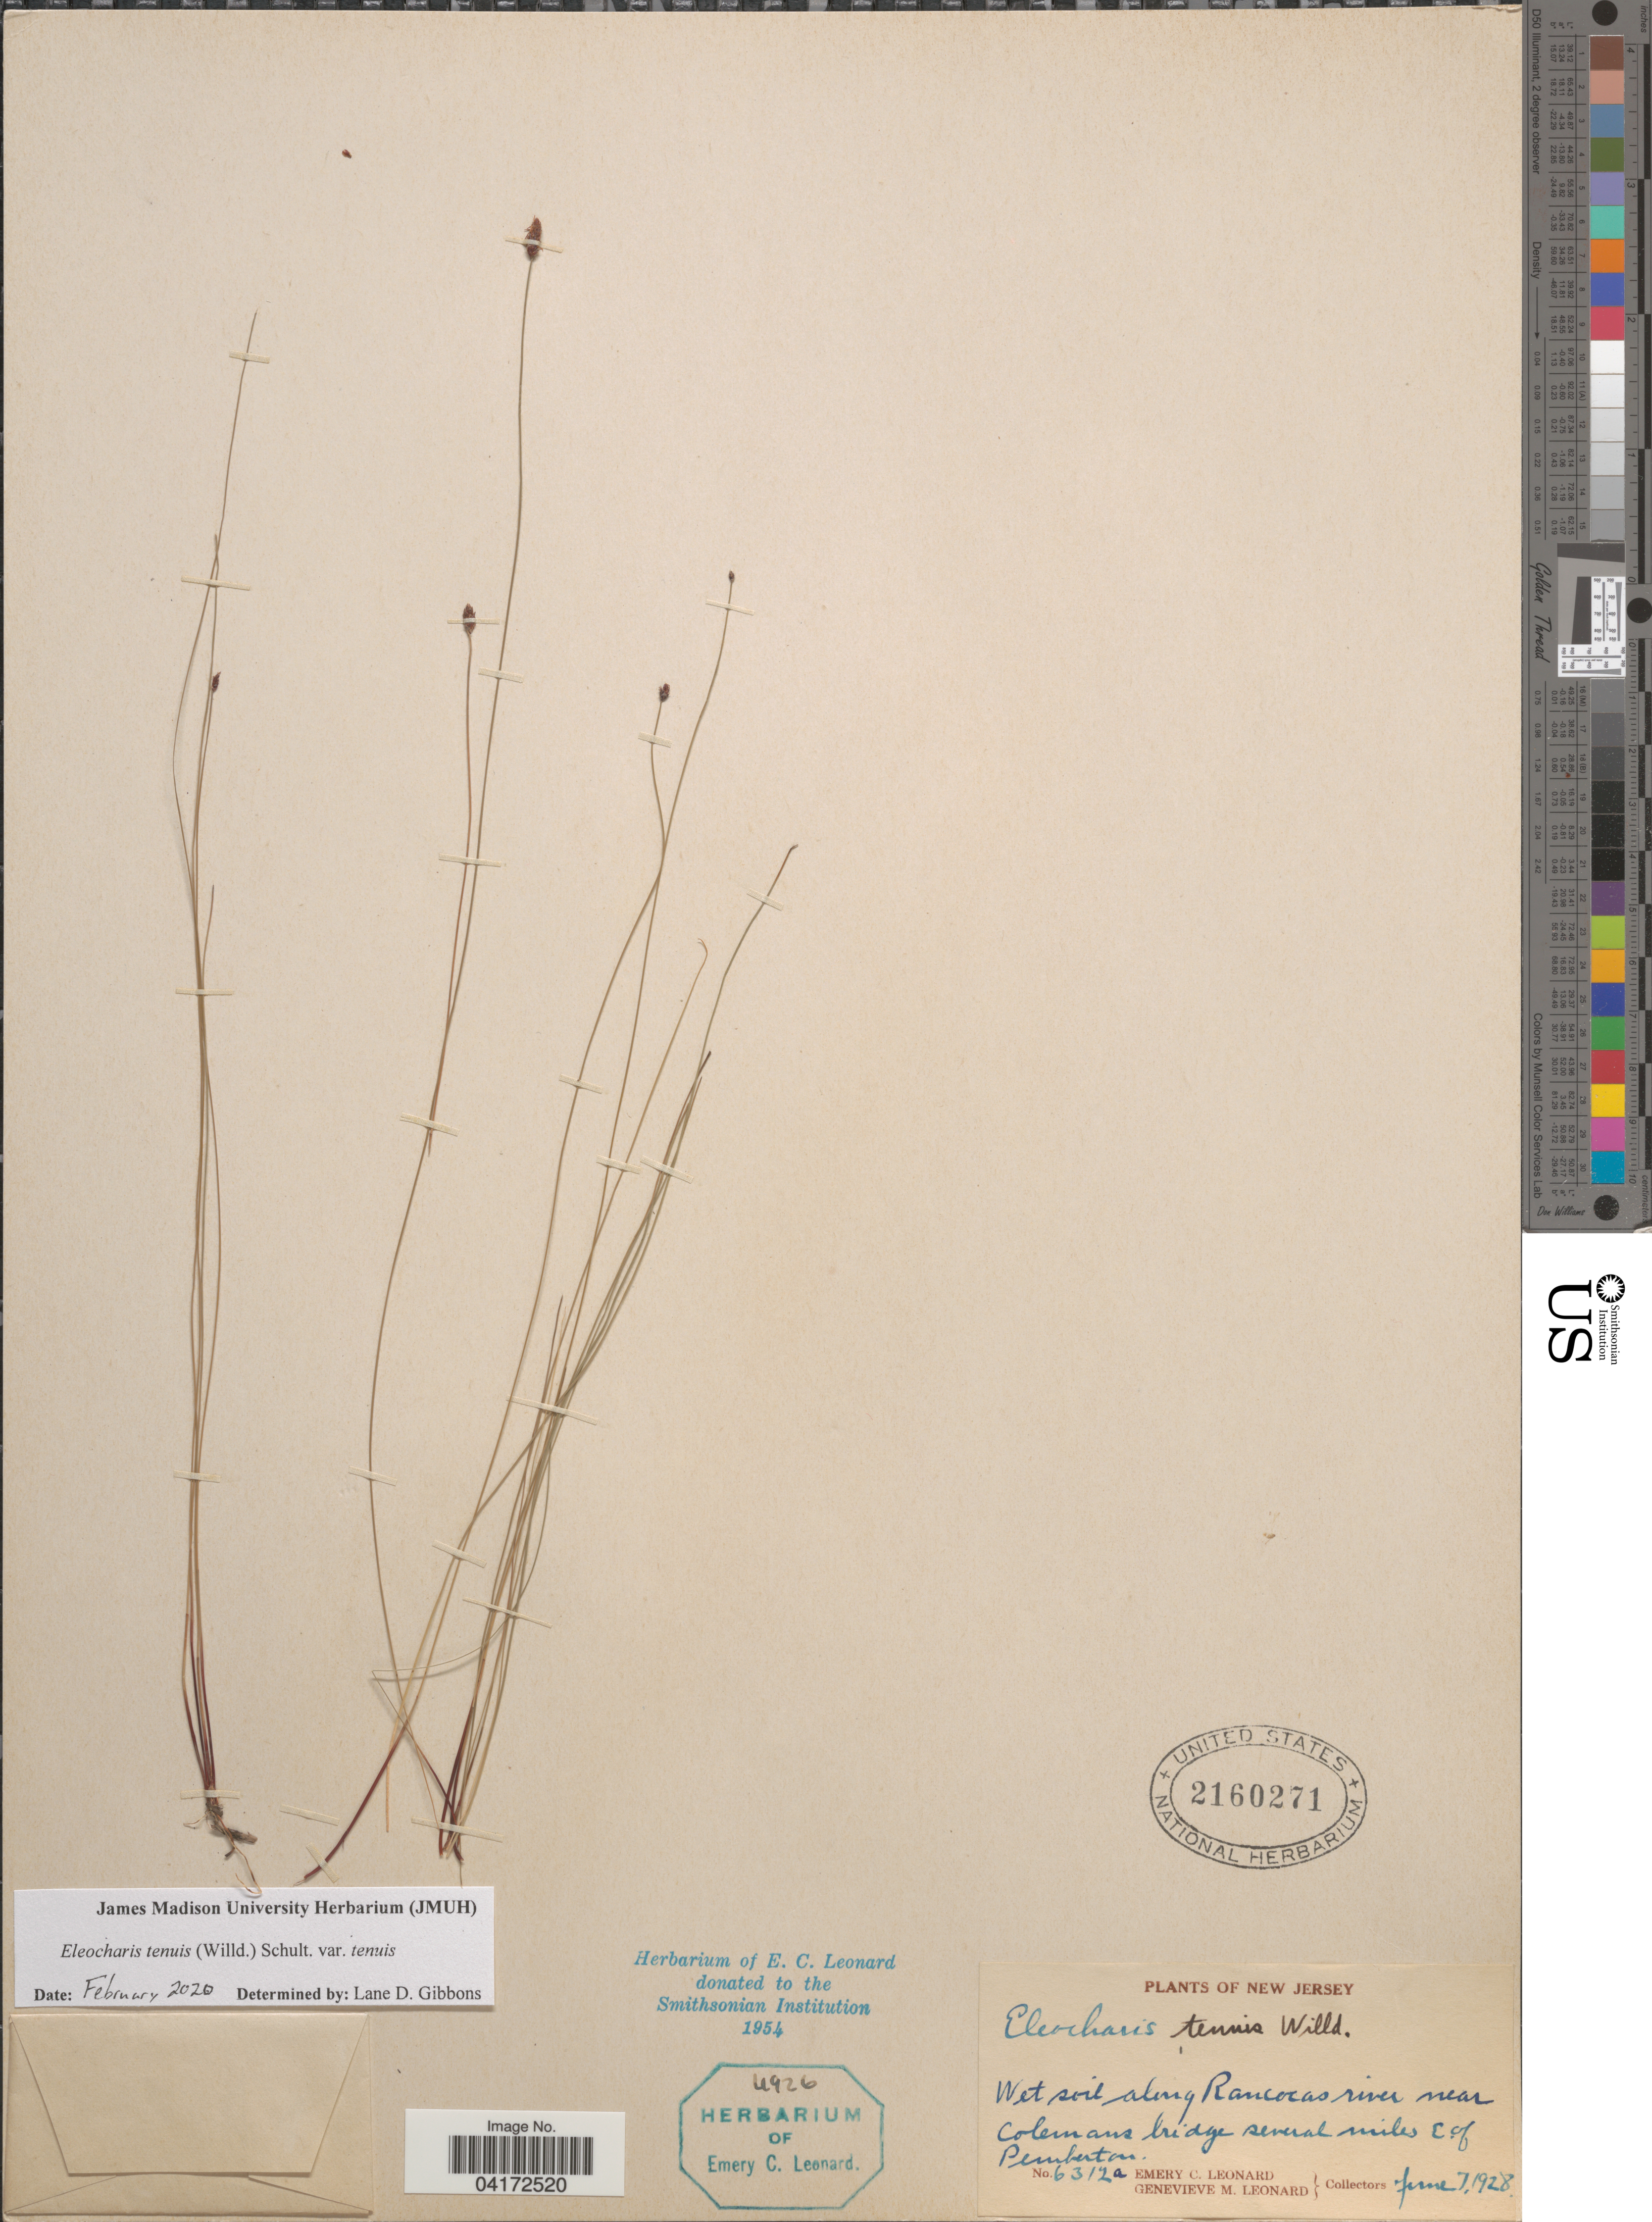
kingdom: Plantae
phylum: Tracheophyta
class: Liliopsida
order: Poales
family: Cyperaceae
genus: Eleocharis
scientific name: Eleocharis tenuis var. tenuis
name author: (Willd.) Schult.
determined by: Gibbons, Lane D.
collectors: E. C. Leonard & G. M. Leonard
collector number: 6312a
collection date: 1928-06-07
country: United States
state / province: New Jersey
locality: Wet soil along Rancocas river near Colemans bridge several miles E. of Pemberton.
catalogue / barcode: US 2160271